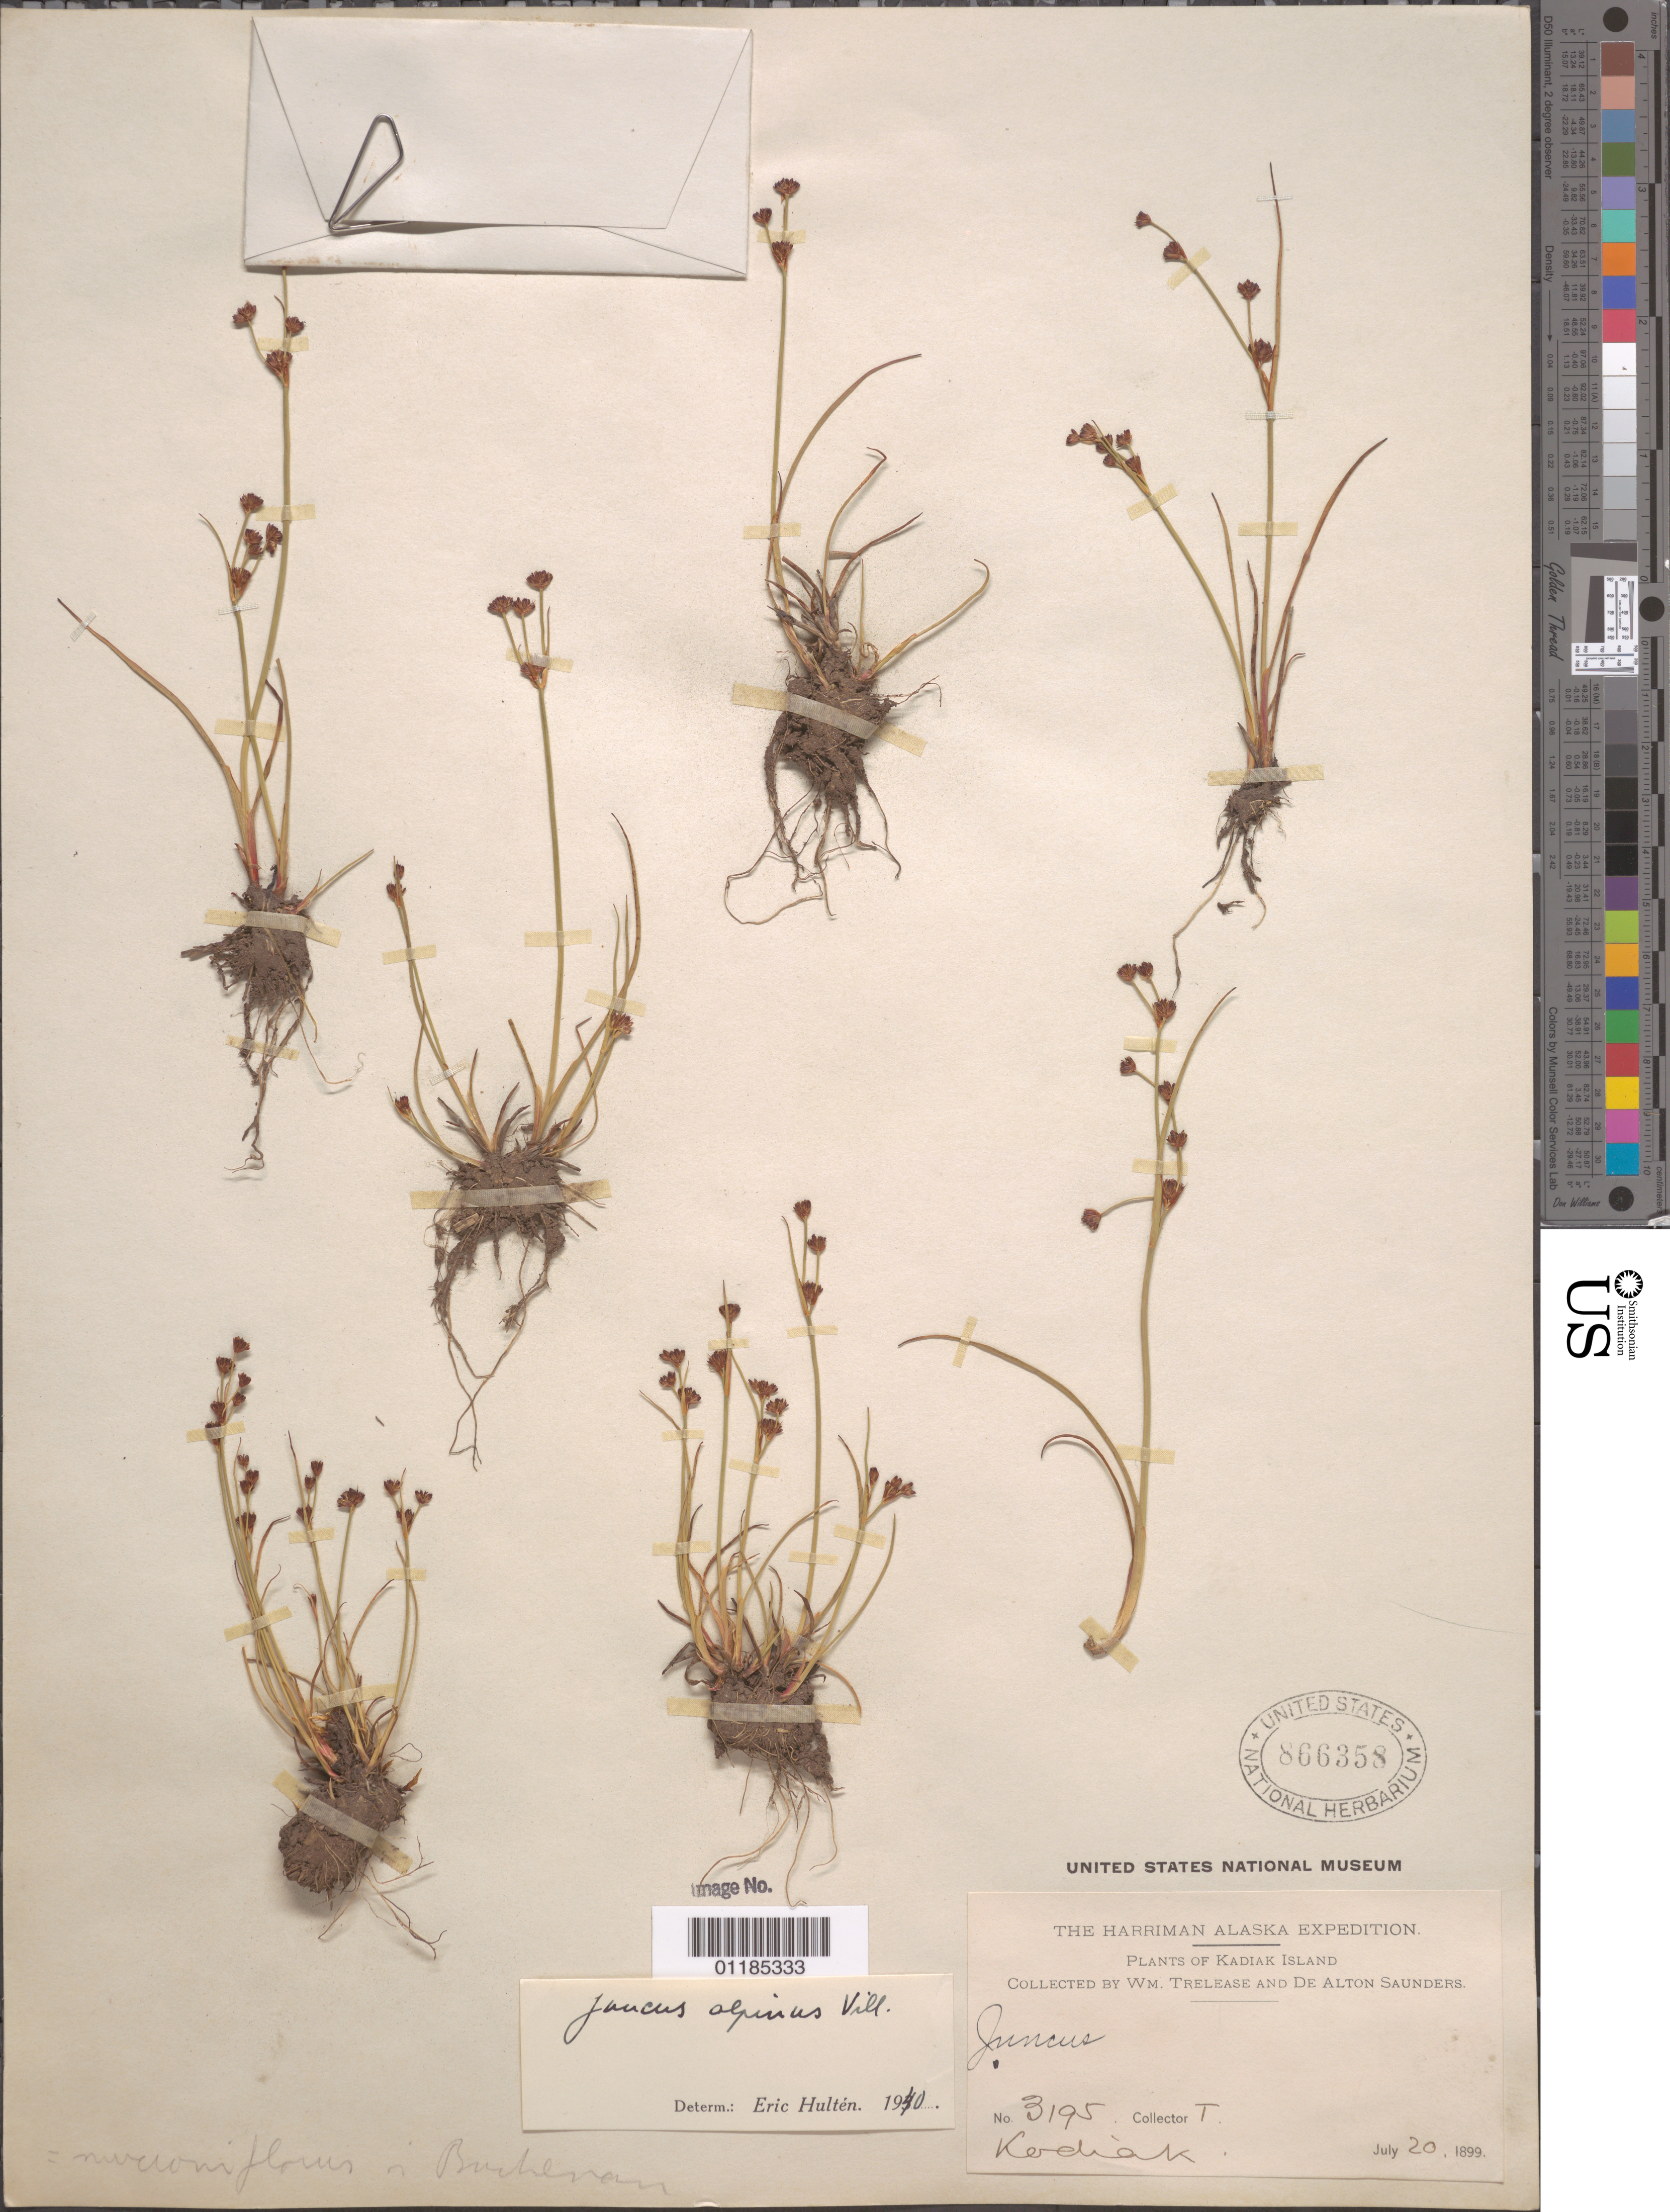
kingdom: Plantae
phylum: Tracheophyta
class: Liliopsida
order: Poales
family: Juncaceae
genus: Juncus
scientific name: Juncus alpinus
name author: Vill.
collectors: W. Trelease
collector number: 3195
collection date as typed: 20 Jul 1899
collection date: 1899-07-20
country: United States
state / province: Alaska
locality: Kodiak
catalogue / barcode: US 866358